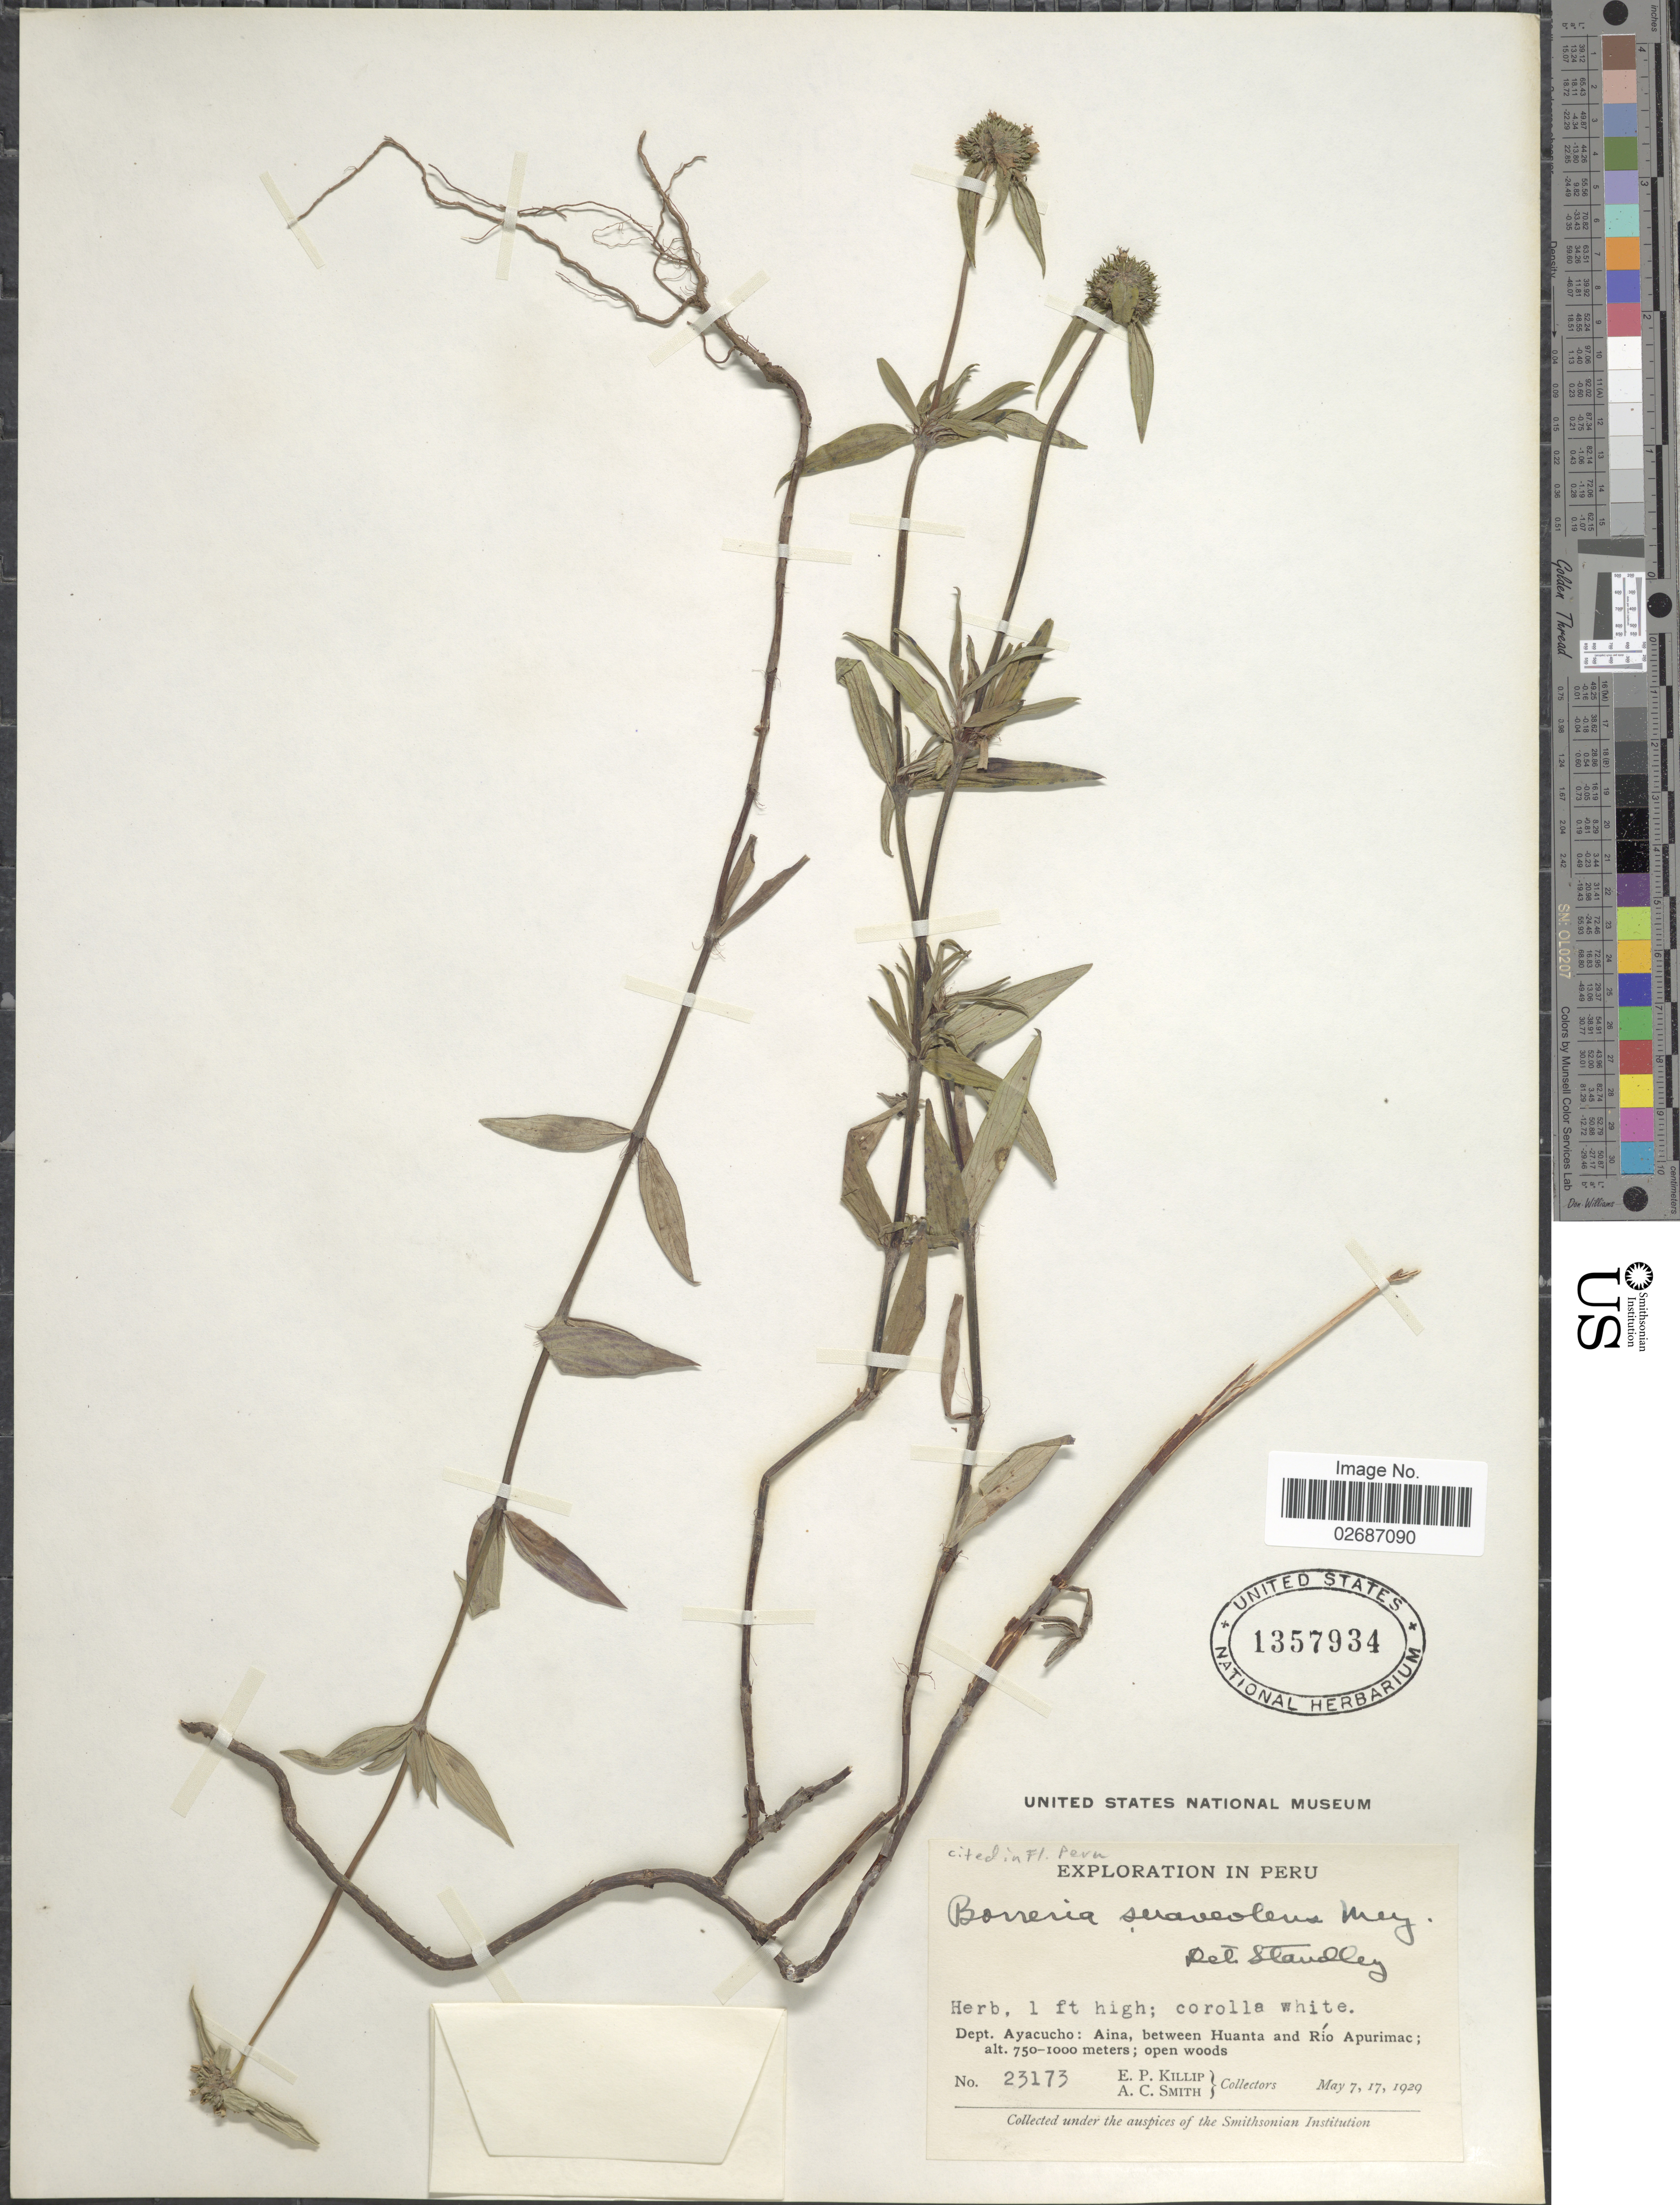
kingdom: Plantae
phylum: Tracheophyta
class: Magnoliopsida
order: Gentianales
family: Rubiaceae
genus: Borreria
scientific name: Borreria suaveolens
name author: G. Mey.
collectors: E. P. Killip & A. C. Smith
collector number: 23173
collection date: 1929-05-07/1929-05-17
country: Peru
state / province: Ayacucho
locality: Aina, between Huanta and Rio Apurimac; open woods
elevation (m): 750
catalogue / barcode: US 1357934